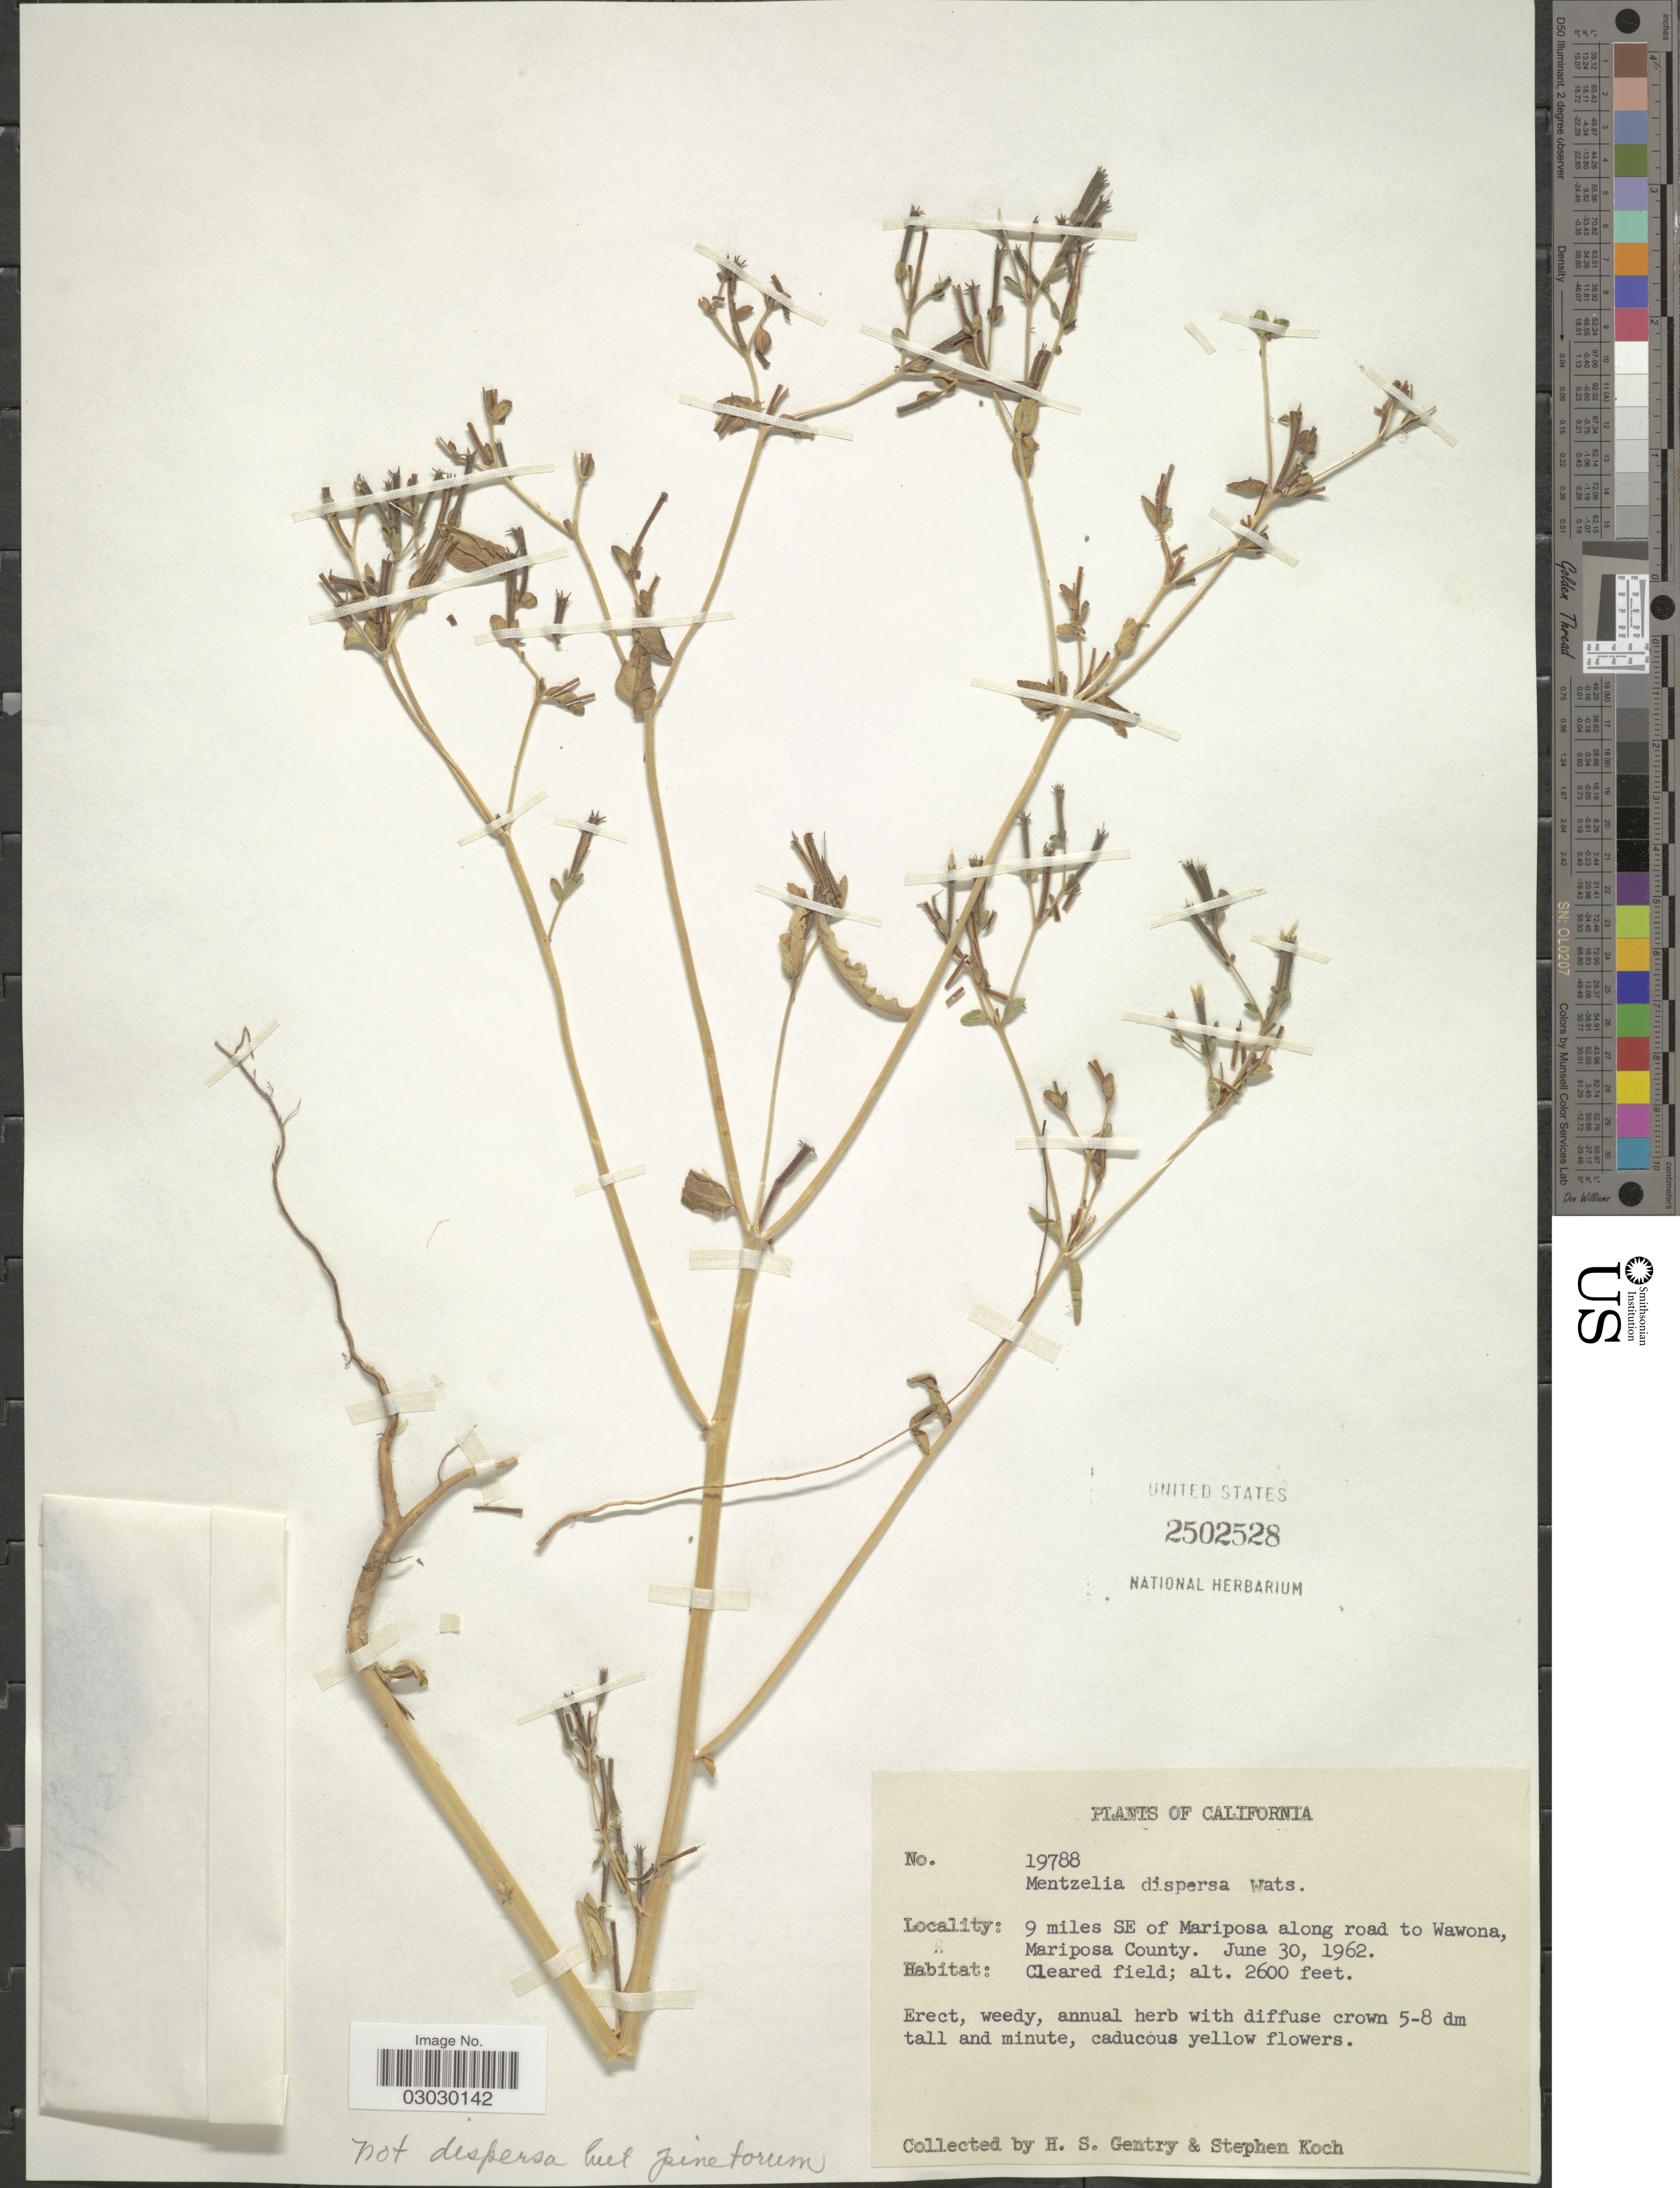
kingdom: Plantae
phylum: Tracheophyta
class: Magnoliopsida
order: Cornales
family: Loasaceae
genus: Mentzelia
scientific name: Mentzelia pinetorum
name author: A. Heller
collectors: H. S. Gentry & S. D. Koch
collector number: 19788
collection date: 1962-06-30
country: United States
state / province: California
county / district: Mariposa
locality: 9 miles SE of Mariposa along road to Wawona, Mariposa County.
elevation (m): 792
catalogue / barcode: US 2502528